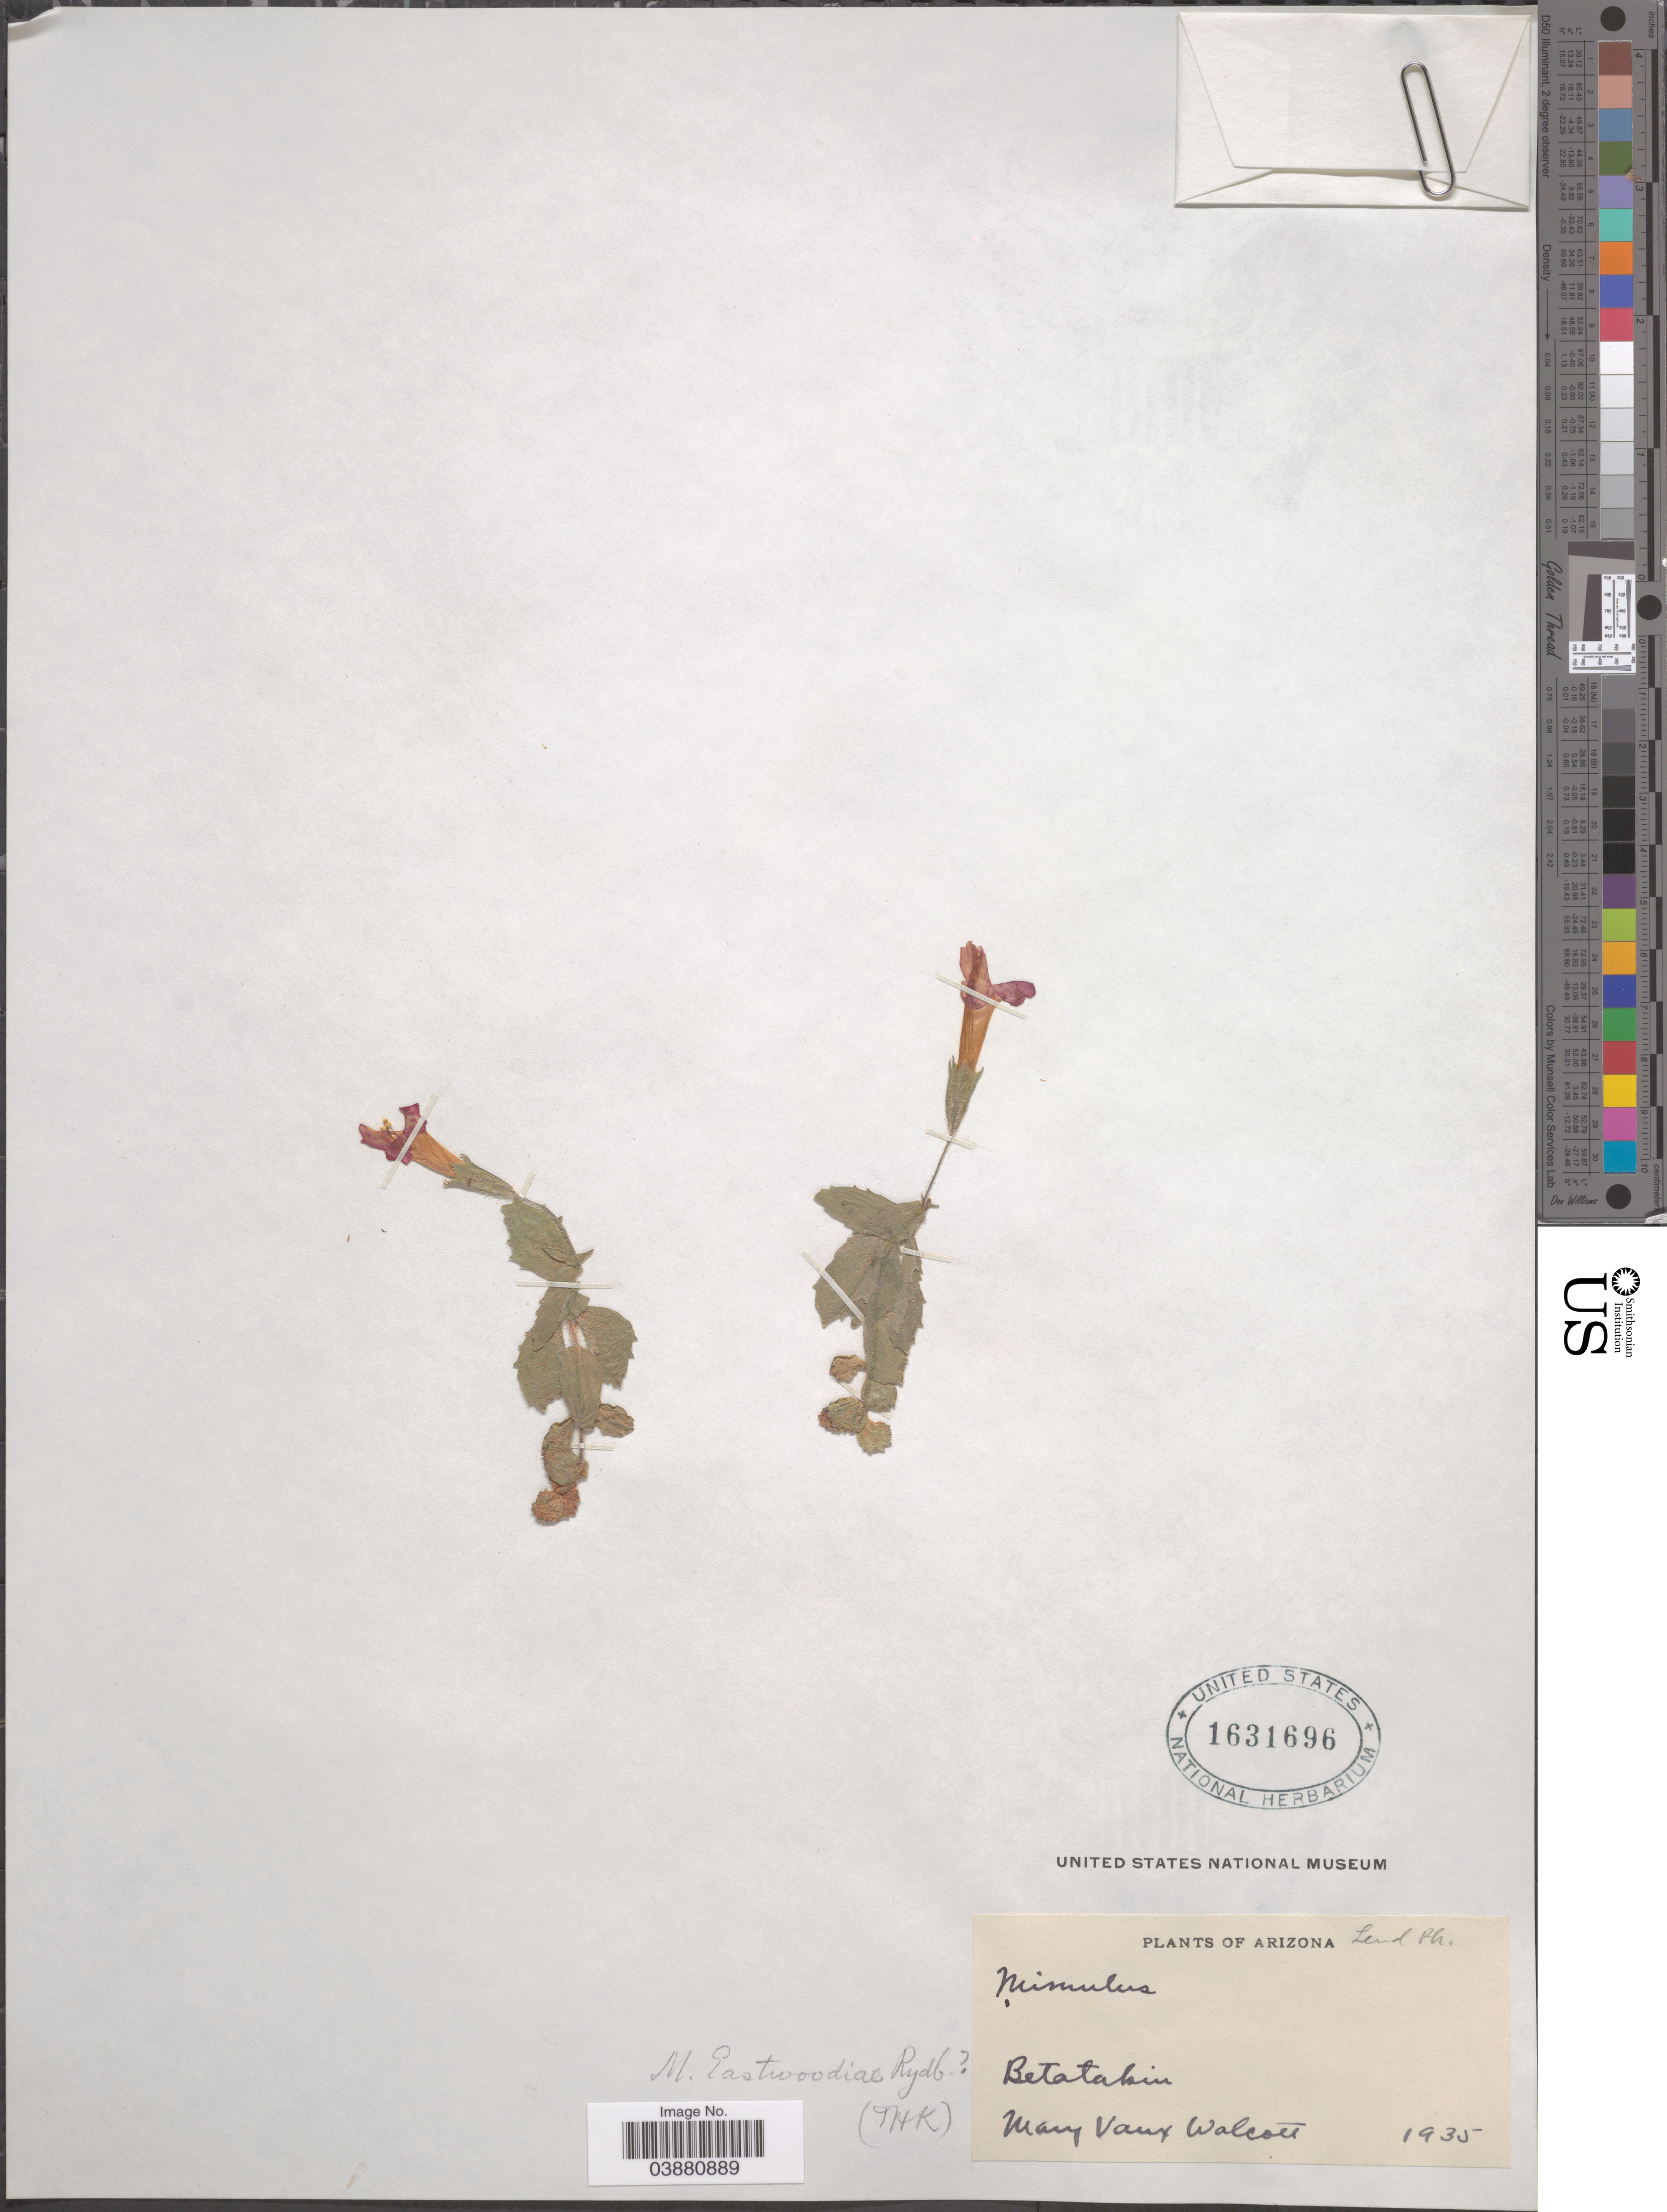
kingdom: Plantae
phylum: Tracheophyta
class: Magnoliopsida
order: Lamiales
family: Phrymaceae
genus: Mimulus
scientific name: Mimulus eastwoodiae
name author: Rydb.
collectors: M. Walcott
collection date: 1935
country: United States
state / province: Arizona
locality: Betatakin.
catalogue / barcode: US 1631696